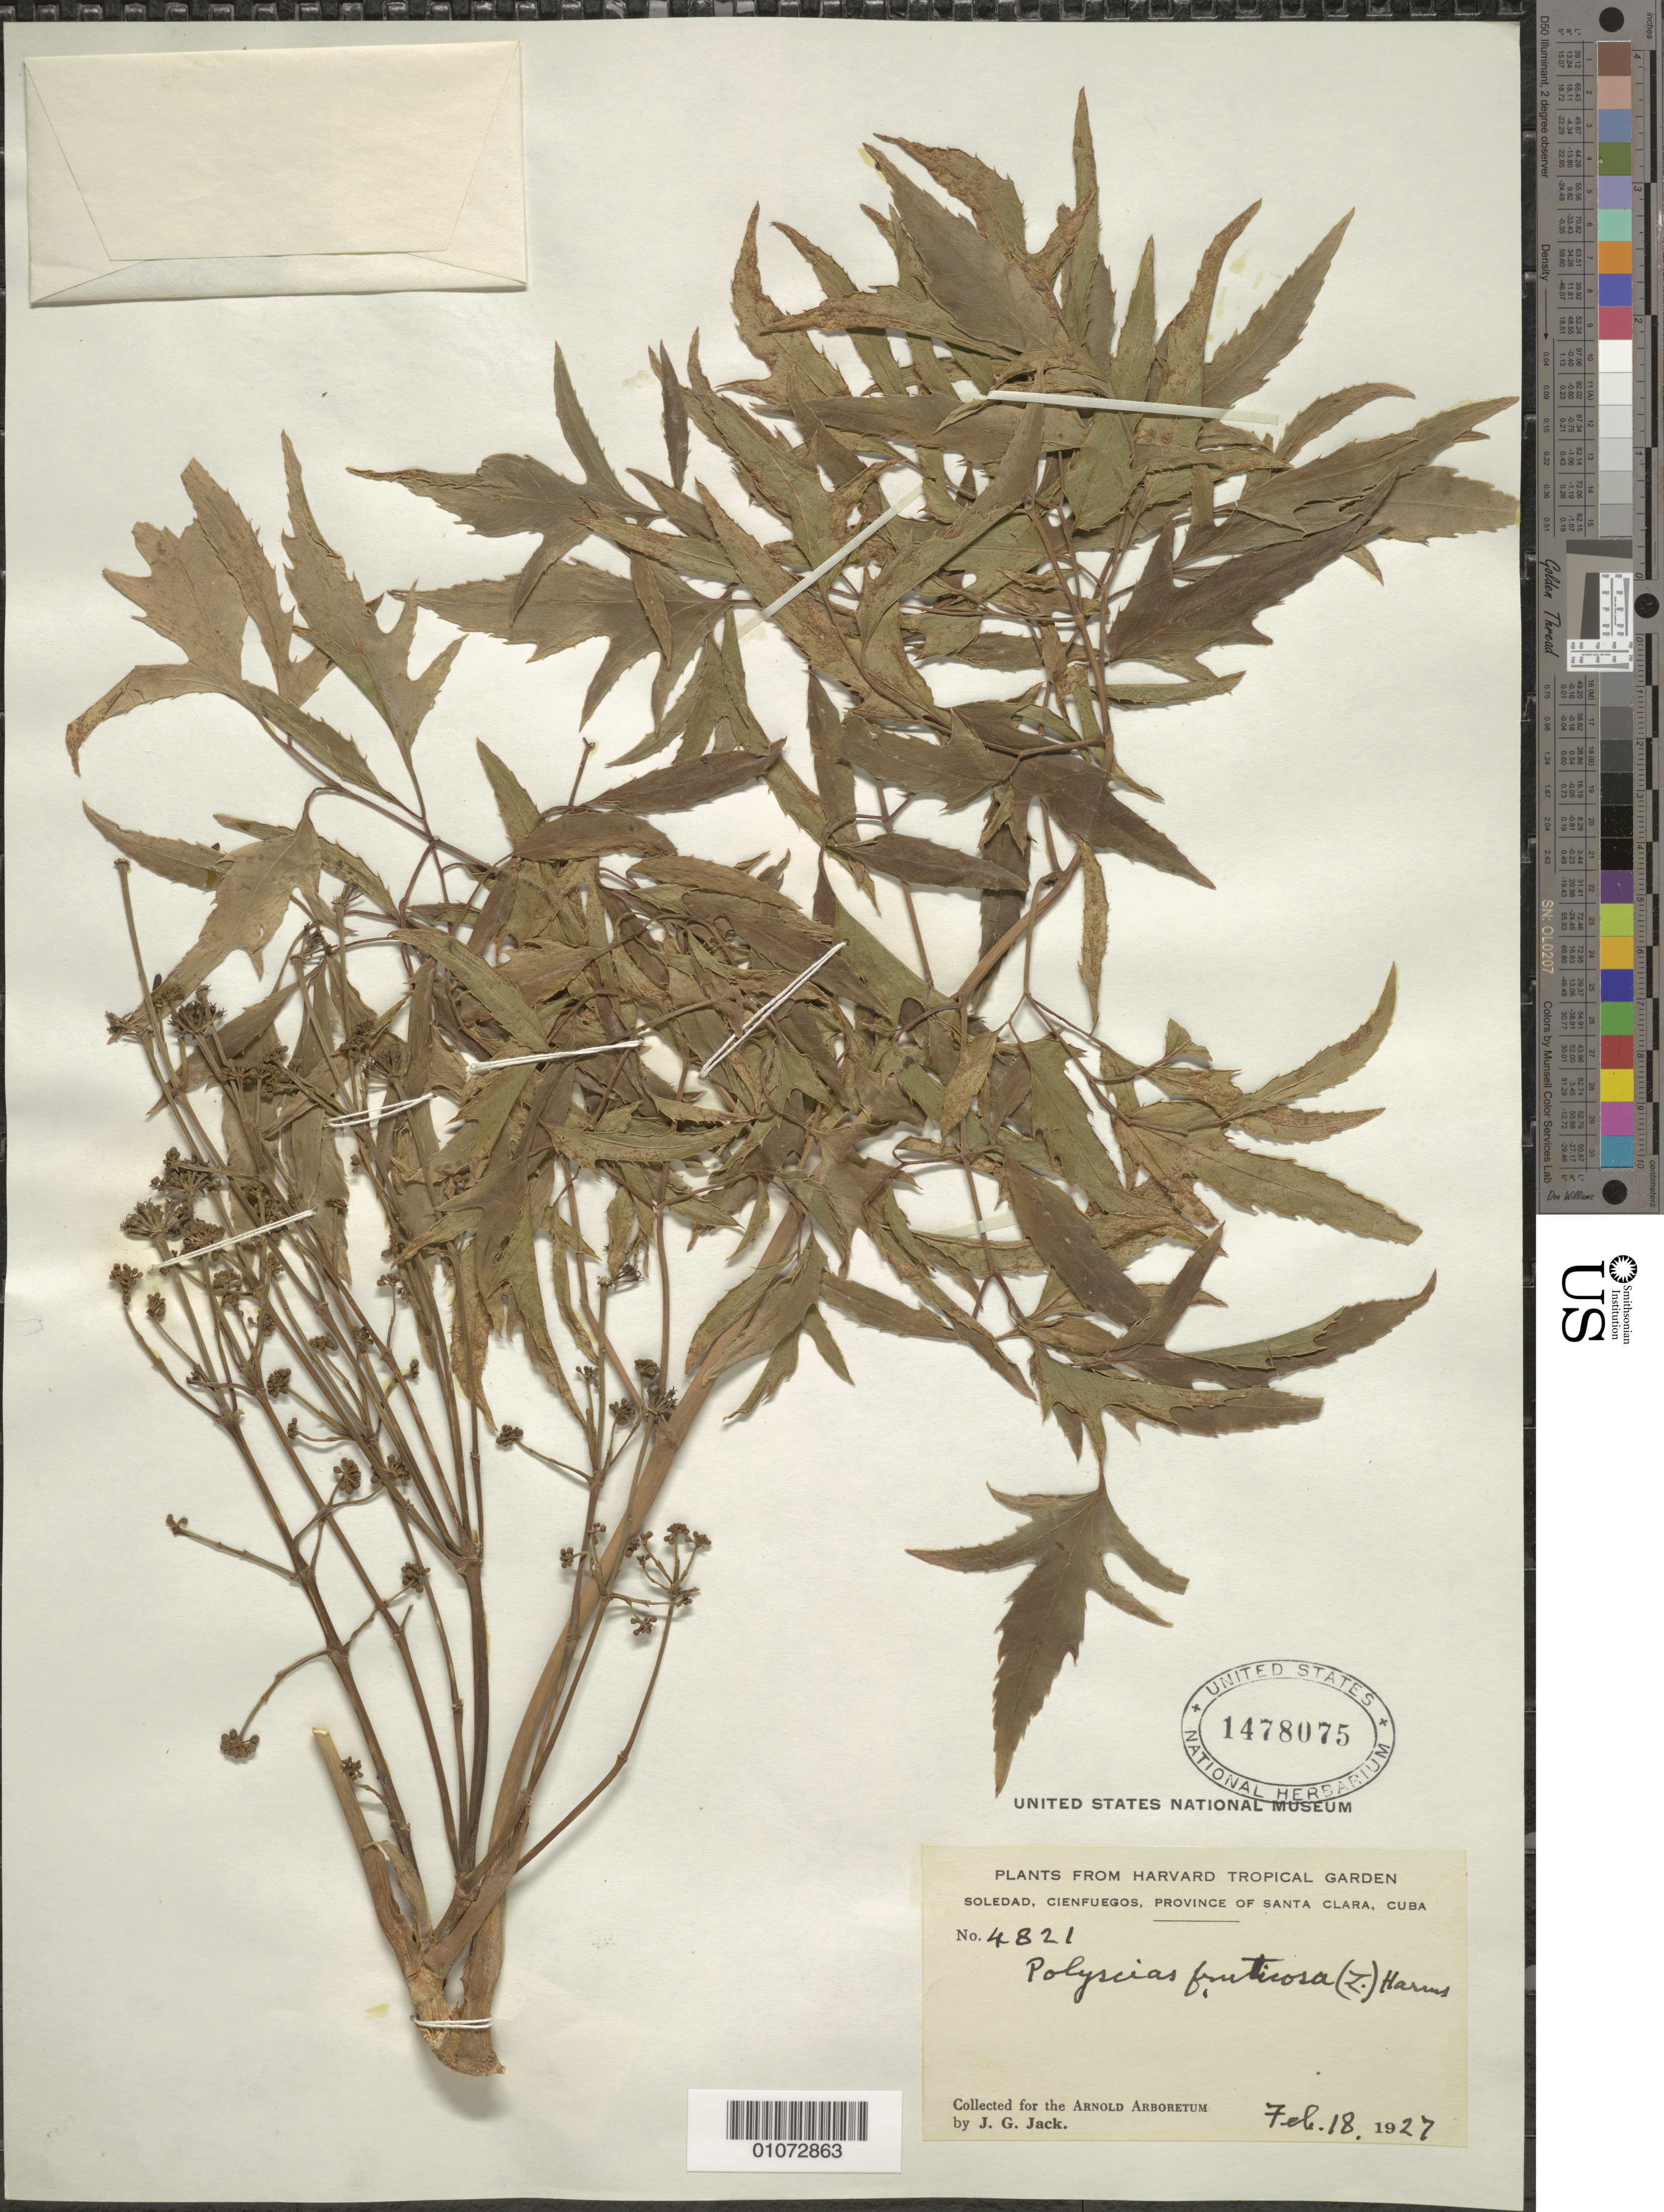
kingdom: Plantae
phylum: Tracheophyta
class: Magnoliopsida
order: Apiales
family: Araliaceae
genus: Polyscias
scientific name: Polyscias fruticosa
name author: (L.) Harms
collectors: J. G. Jack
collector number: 4821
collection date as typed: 18 Feb 1927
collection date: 1927-02-18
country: Cuba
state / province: Cienfuegos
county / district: Santa Clara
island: Cuba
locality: Soledad, Cienfuegos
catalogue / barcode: US 1478075